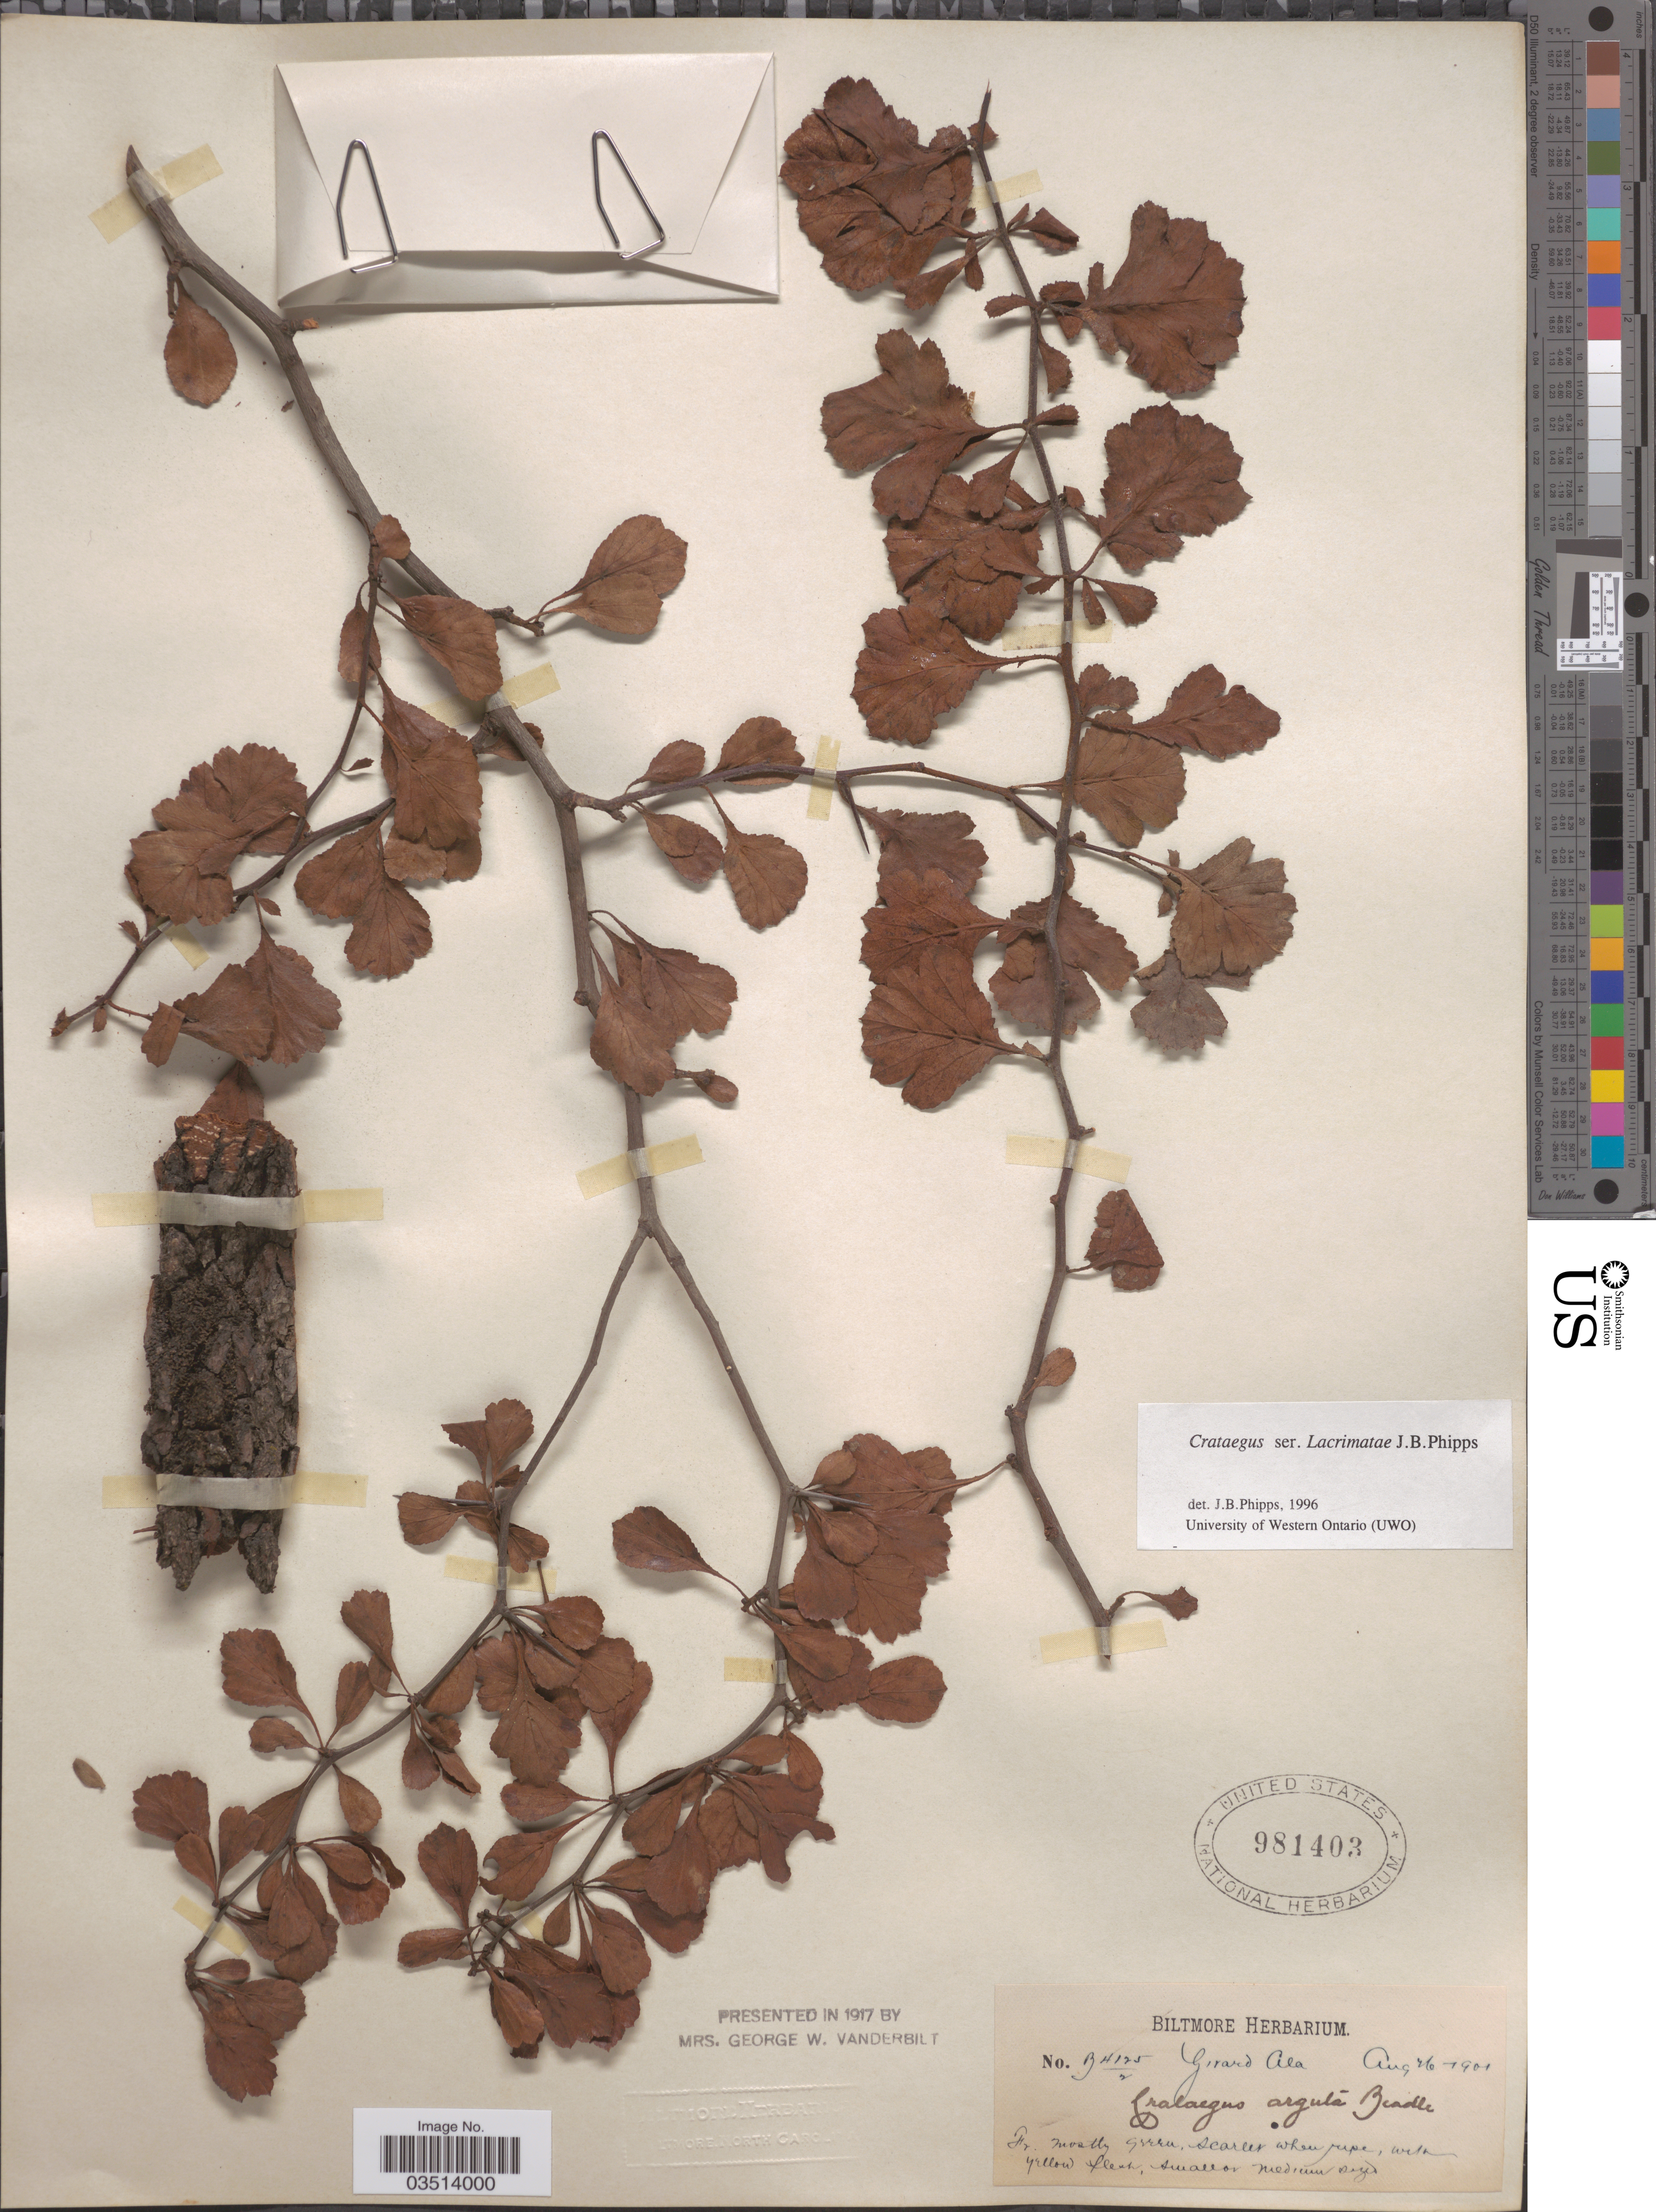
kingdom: Plantae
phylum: Tracheophyta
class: Magnoliopsida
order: Rosales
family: Rosaceae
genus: Crataegus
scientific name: Crataegus condigna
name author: Beadle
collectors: ex herb. Biltmore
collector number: B4125/2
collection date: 1901-08-26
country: United States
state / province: Alabama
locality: Girard.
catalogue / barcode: US 981403